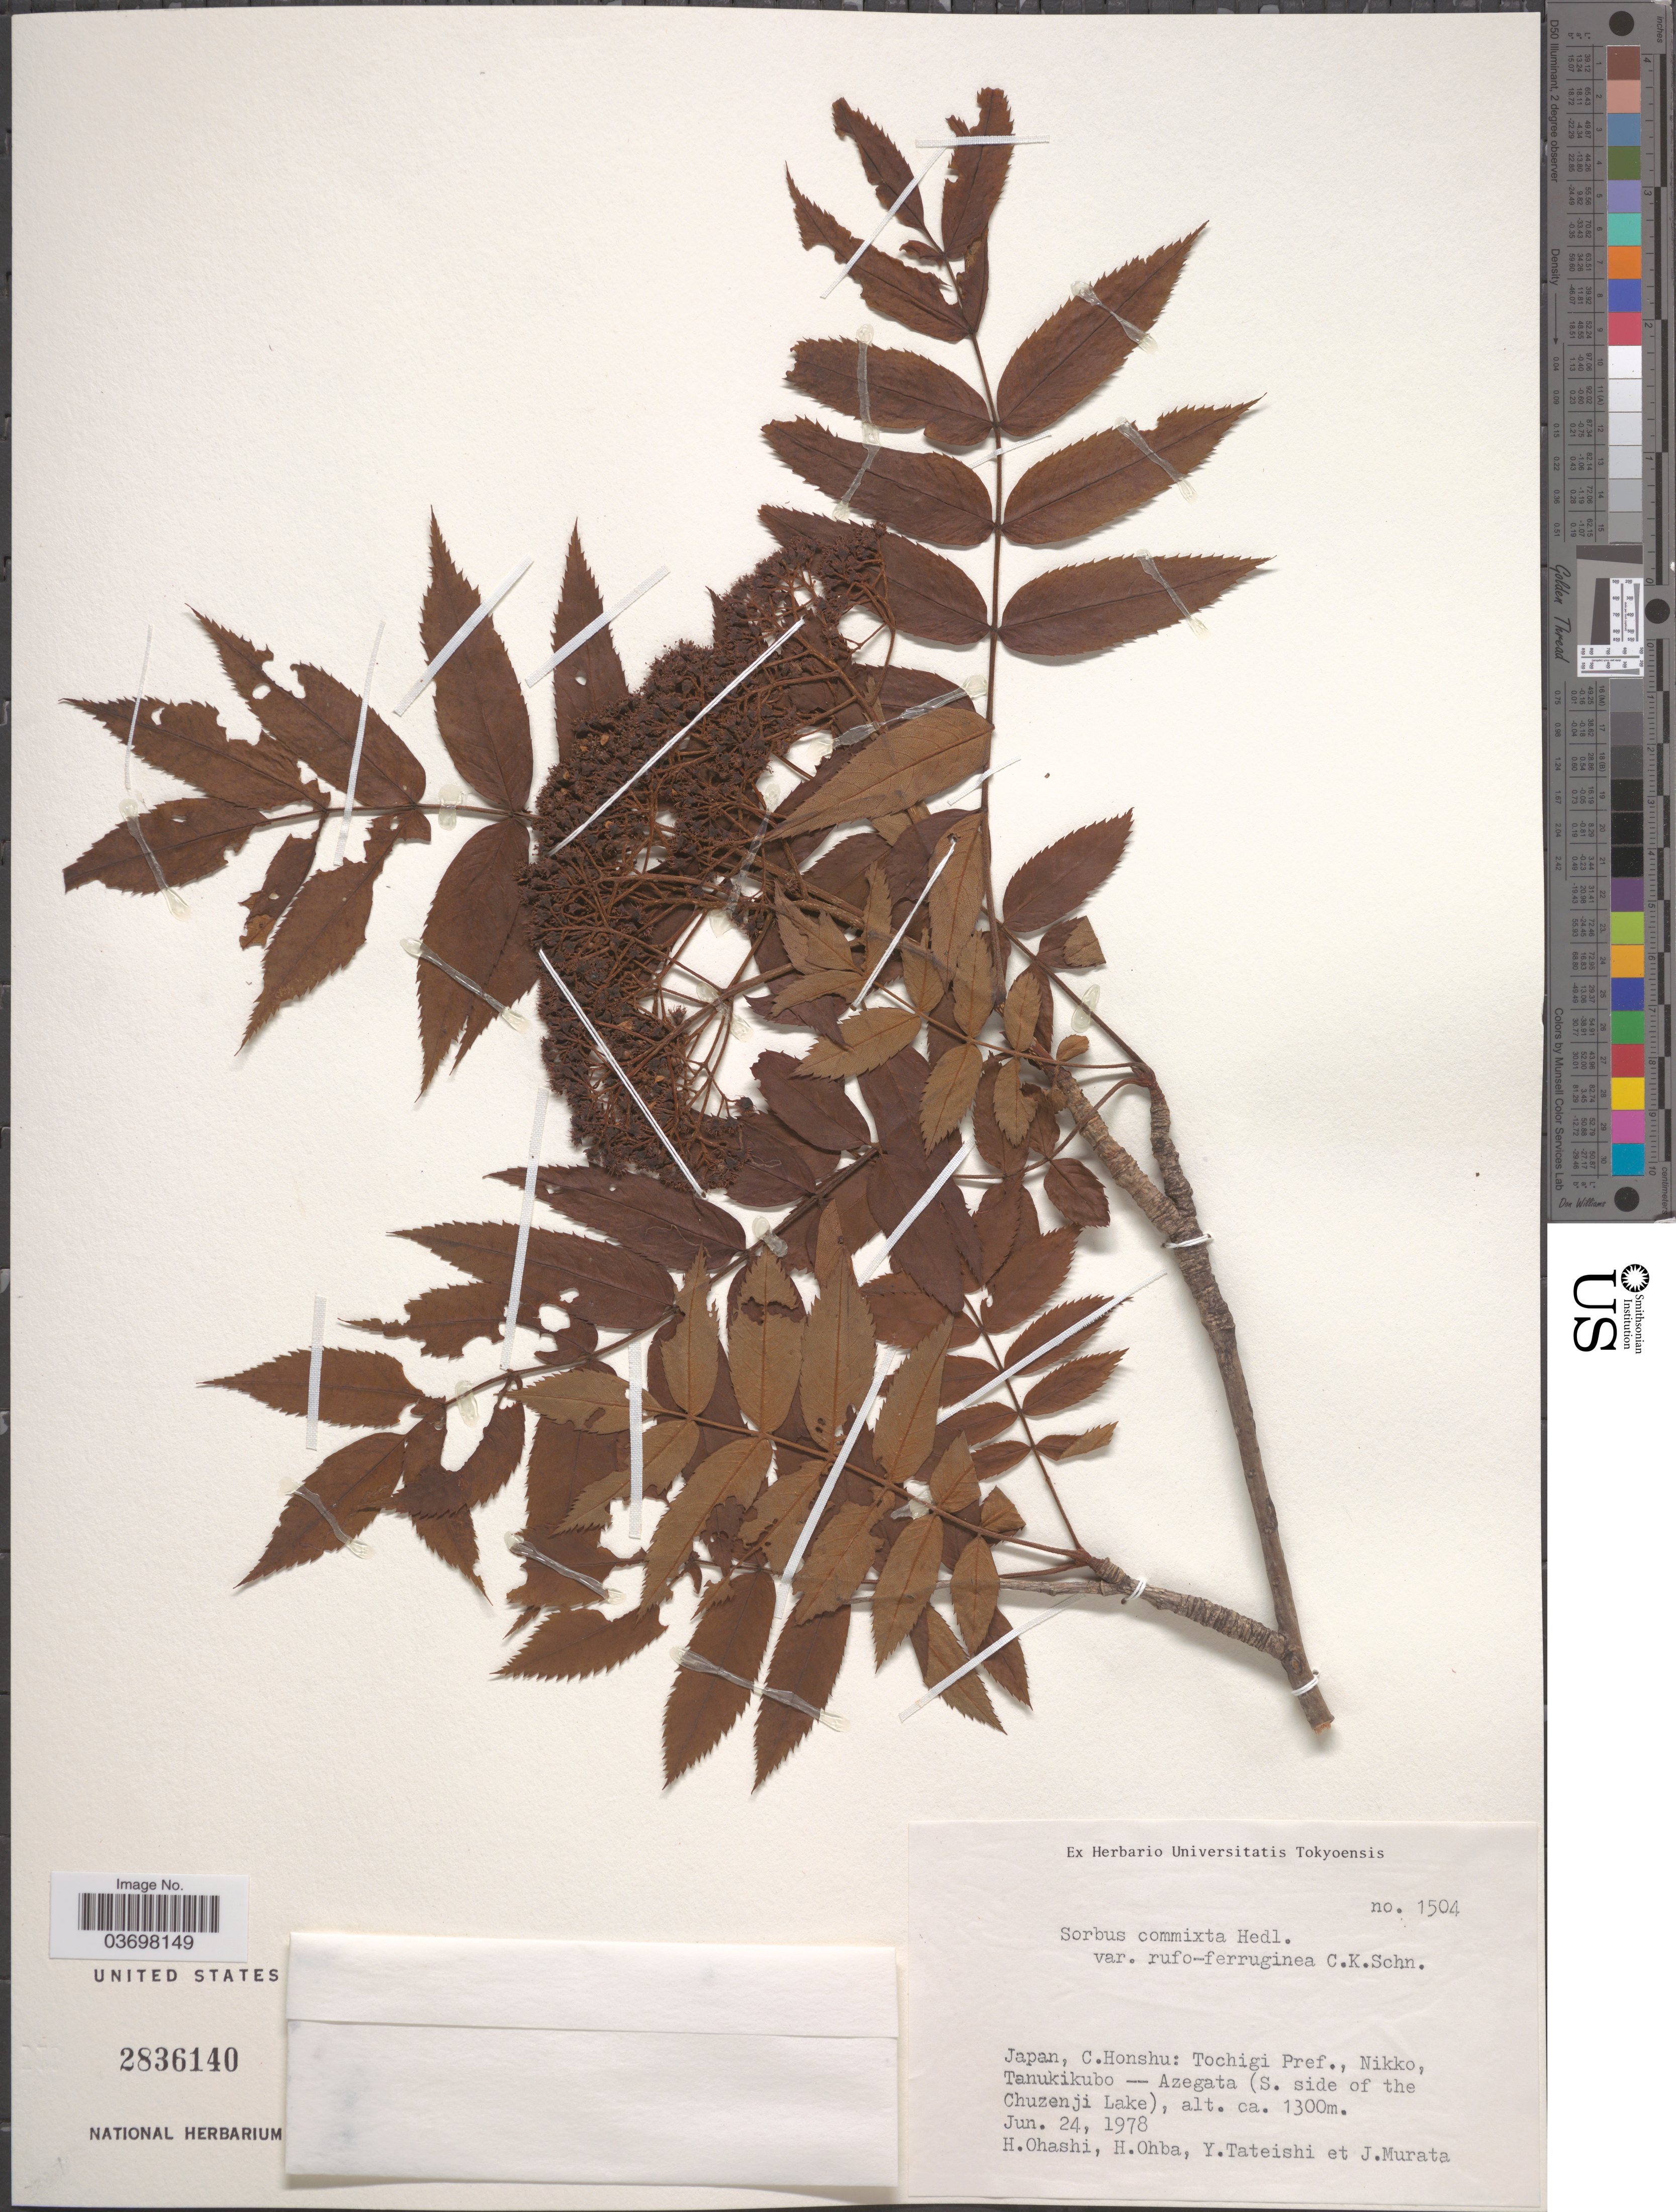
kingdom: Plantae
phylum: Tracheophyta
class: Magnoliopsida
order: Rosales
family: Rosaceae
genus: Sorbus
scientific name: Sorbus commixta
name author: Hedl.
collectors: H. Ohashi, H. Ohba, Y. Tateishi & J. Murata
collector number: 1504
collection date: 1978-06-24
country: Japan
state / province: Totigi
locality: C.Honshu: Tochigi Pref., Nikko, Tanukikubo-- Azegata (S. side of the Chuzenji Lake).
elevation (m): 1300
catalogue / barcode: US 2836140